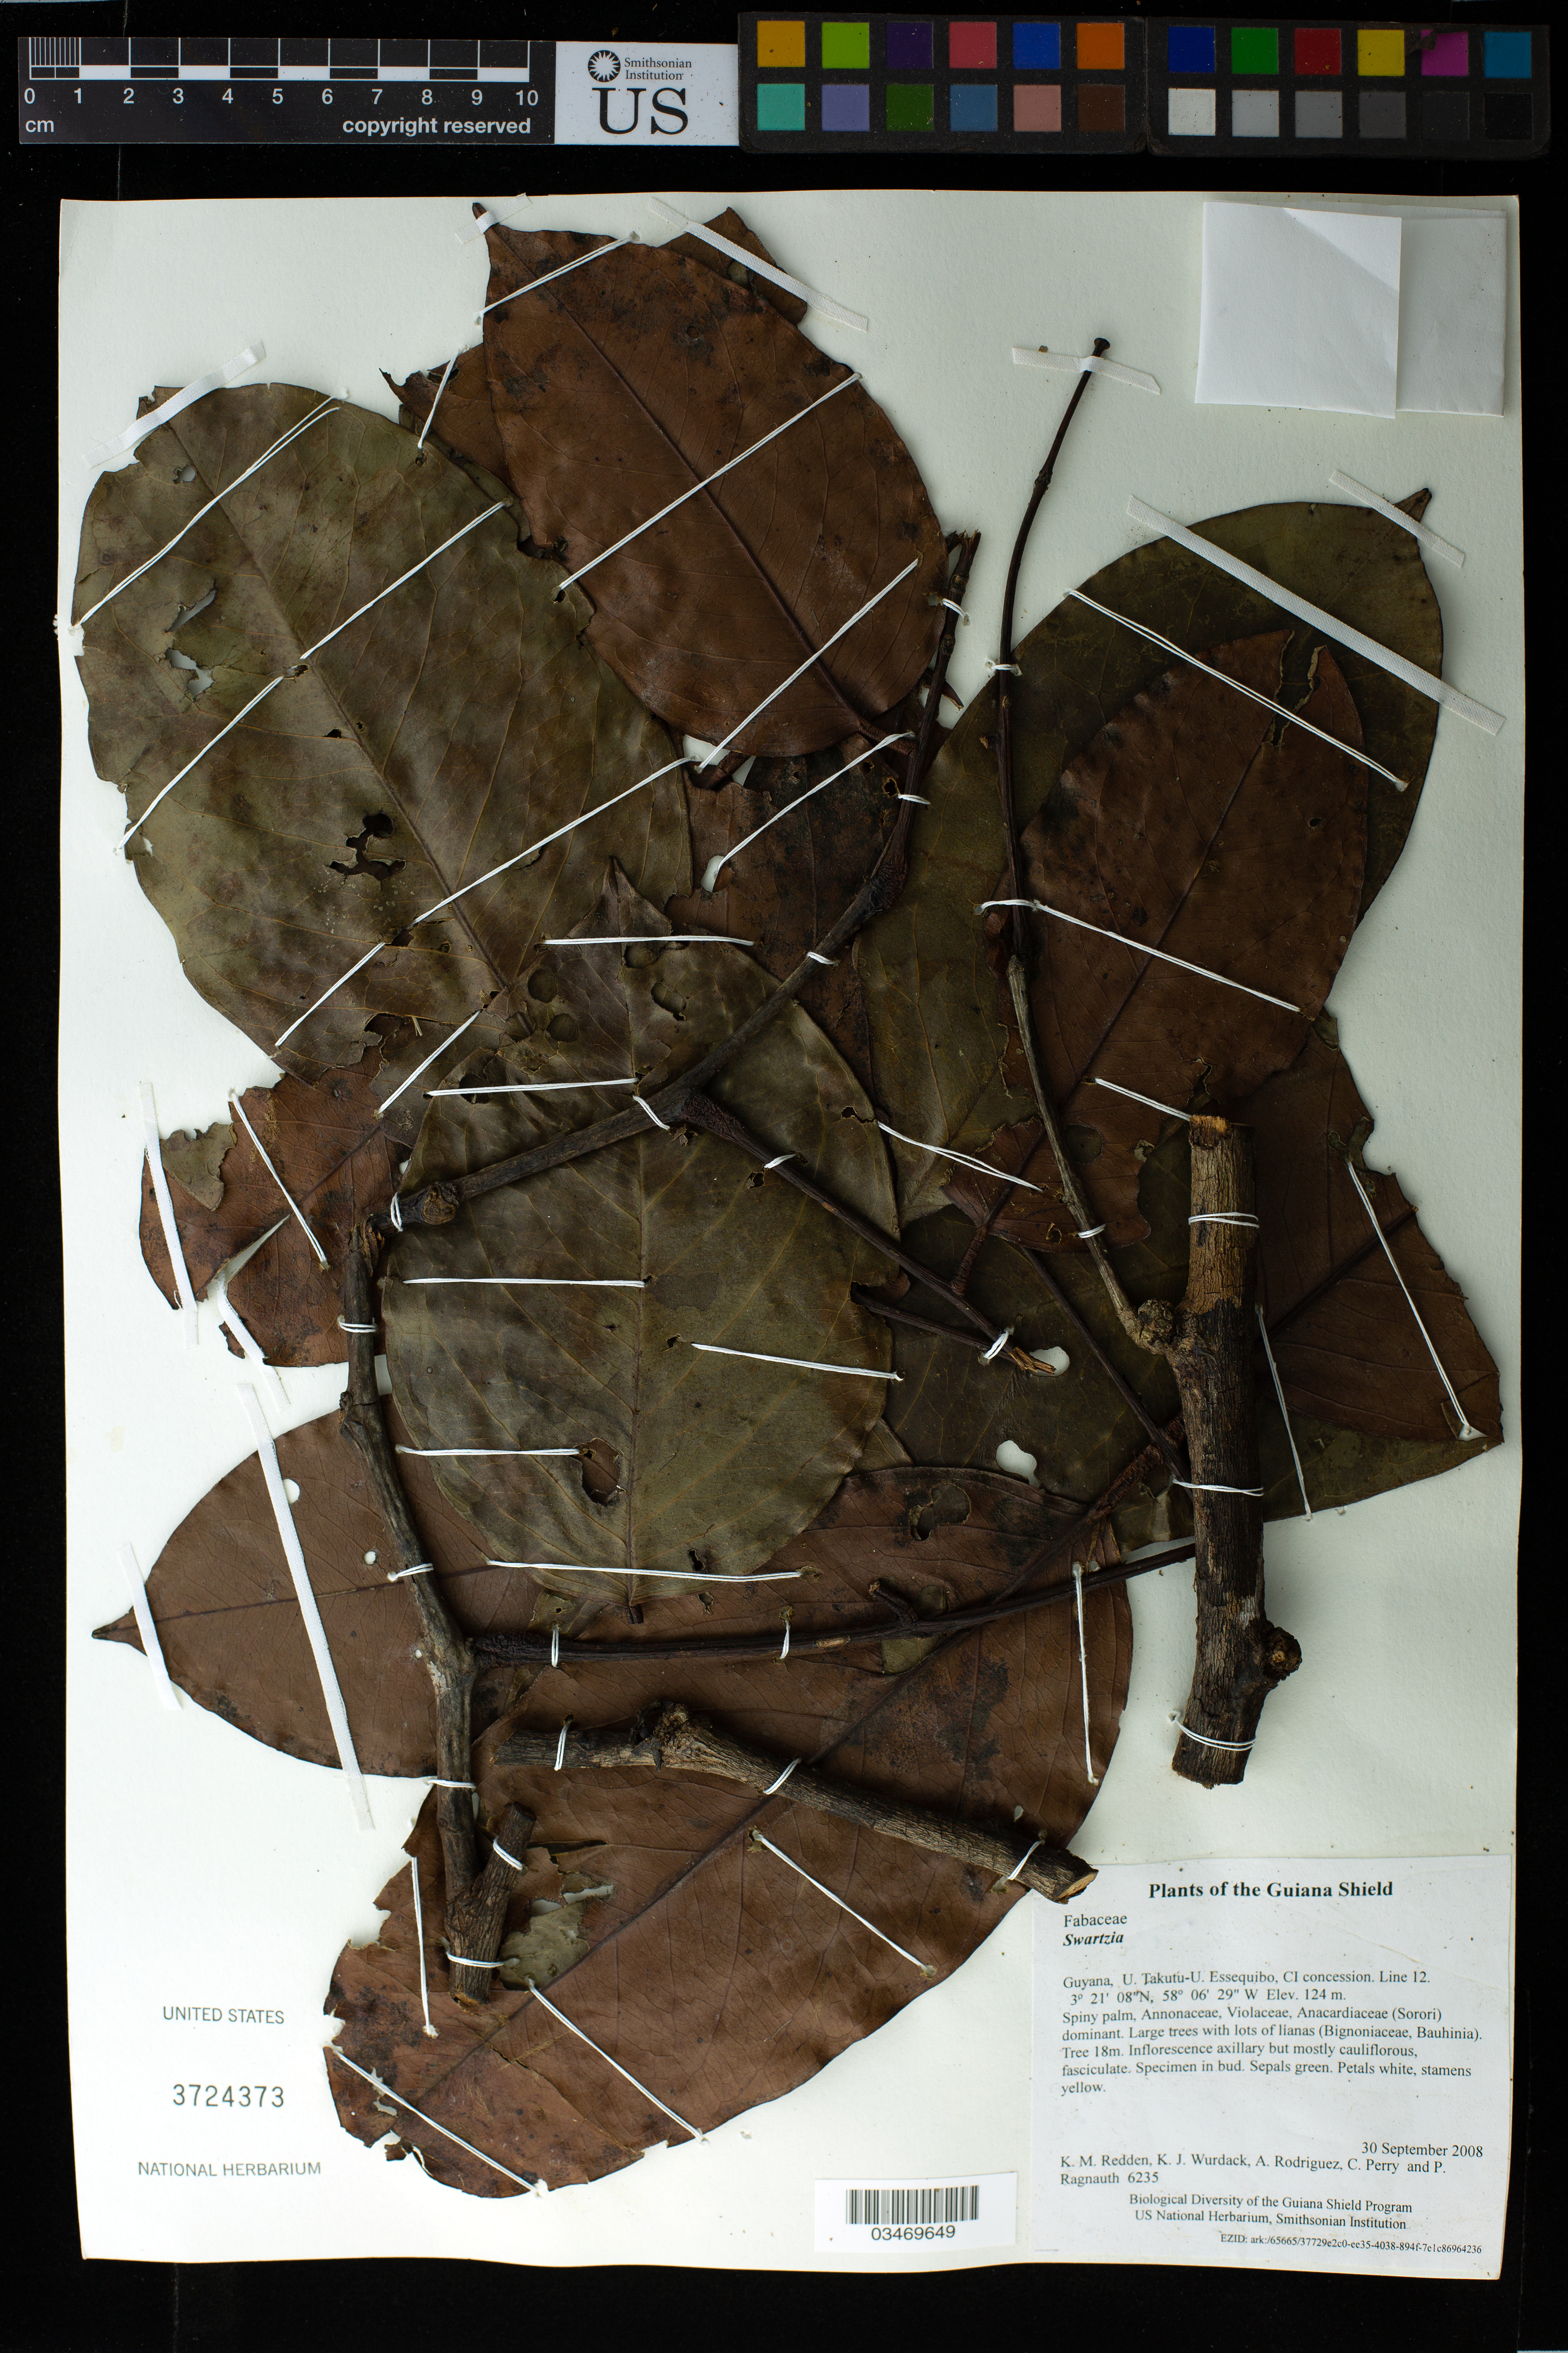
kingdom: Plantae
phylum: Tracheophyta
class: Magnoliopsida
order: Fabales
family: Fabaceae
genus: Swartzia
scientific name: Swartzia sp.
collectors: K. M. Redden, K. Wurdack, A. Rodriguez, C. Perry & P. Ragnauth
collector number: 6235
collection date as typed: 30 September 2008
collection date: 2008-09-30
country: Guyana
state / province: U. Takutu-U. Essequibo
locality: CI concession. Line 12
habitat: Spiny palm, Annonaceae, Violaceae, Anacardiaceae (Sorori) dominant. Large trees with lots of lianas (Bignoniaceae, Bauhinia)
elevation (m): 124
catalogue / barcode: US 3724373